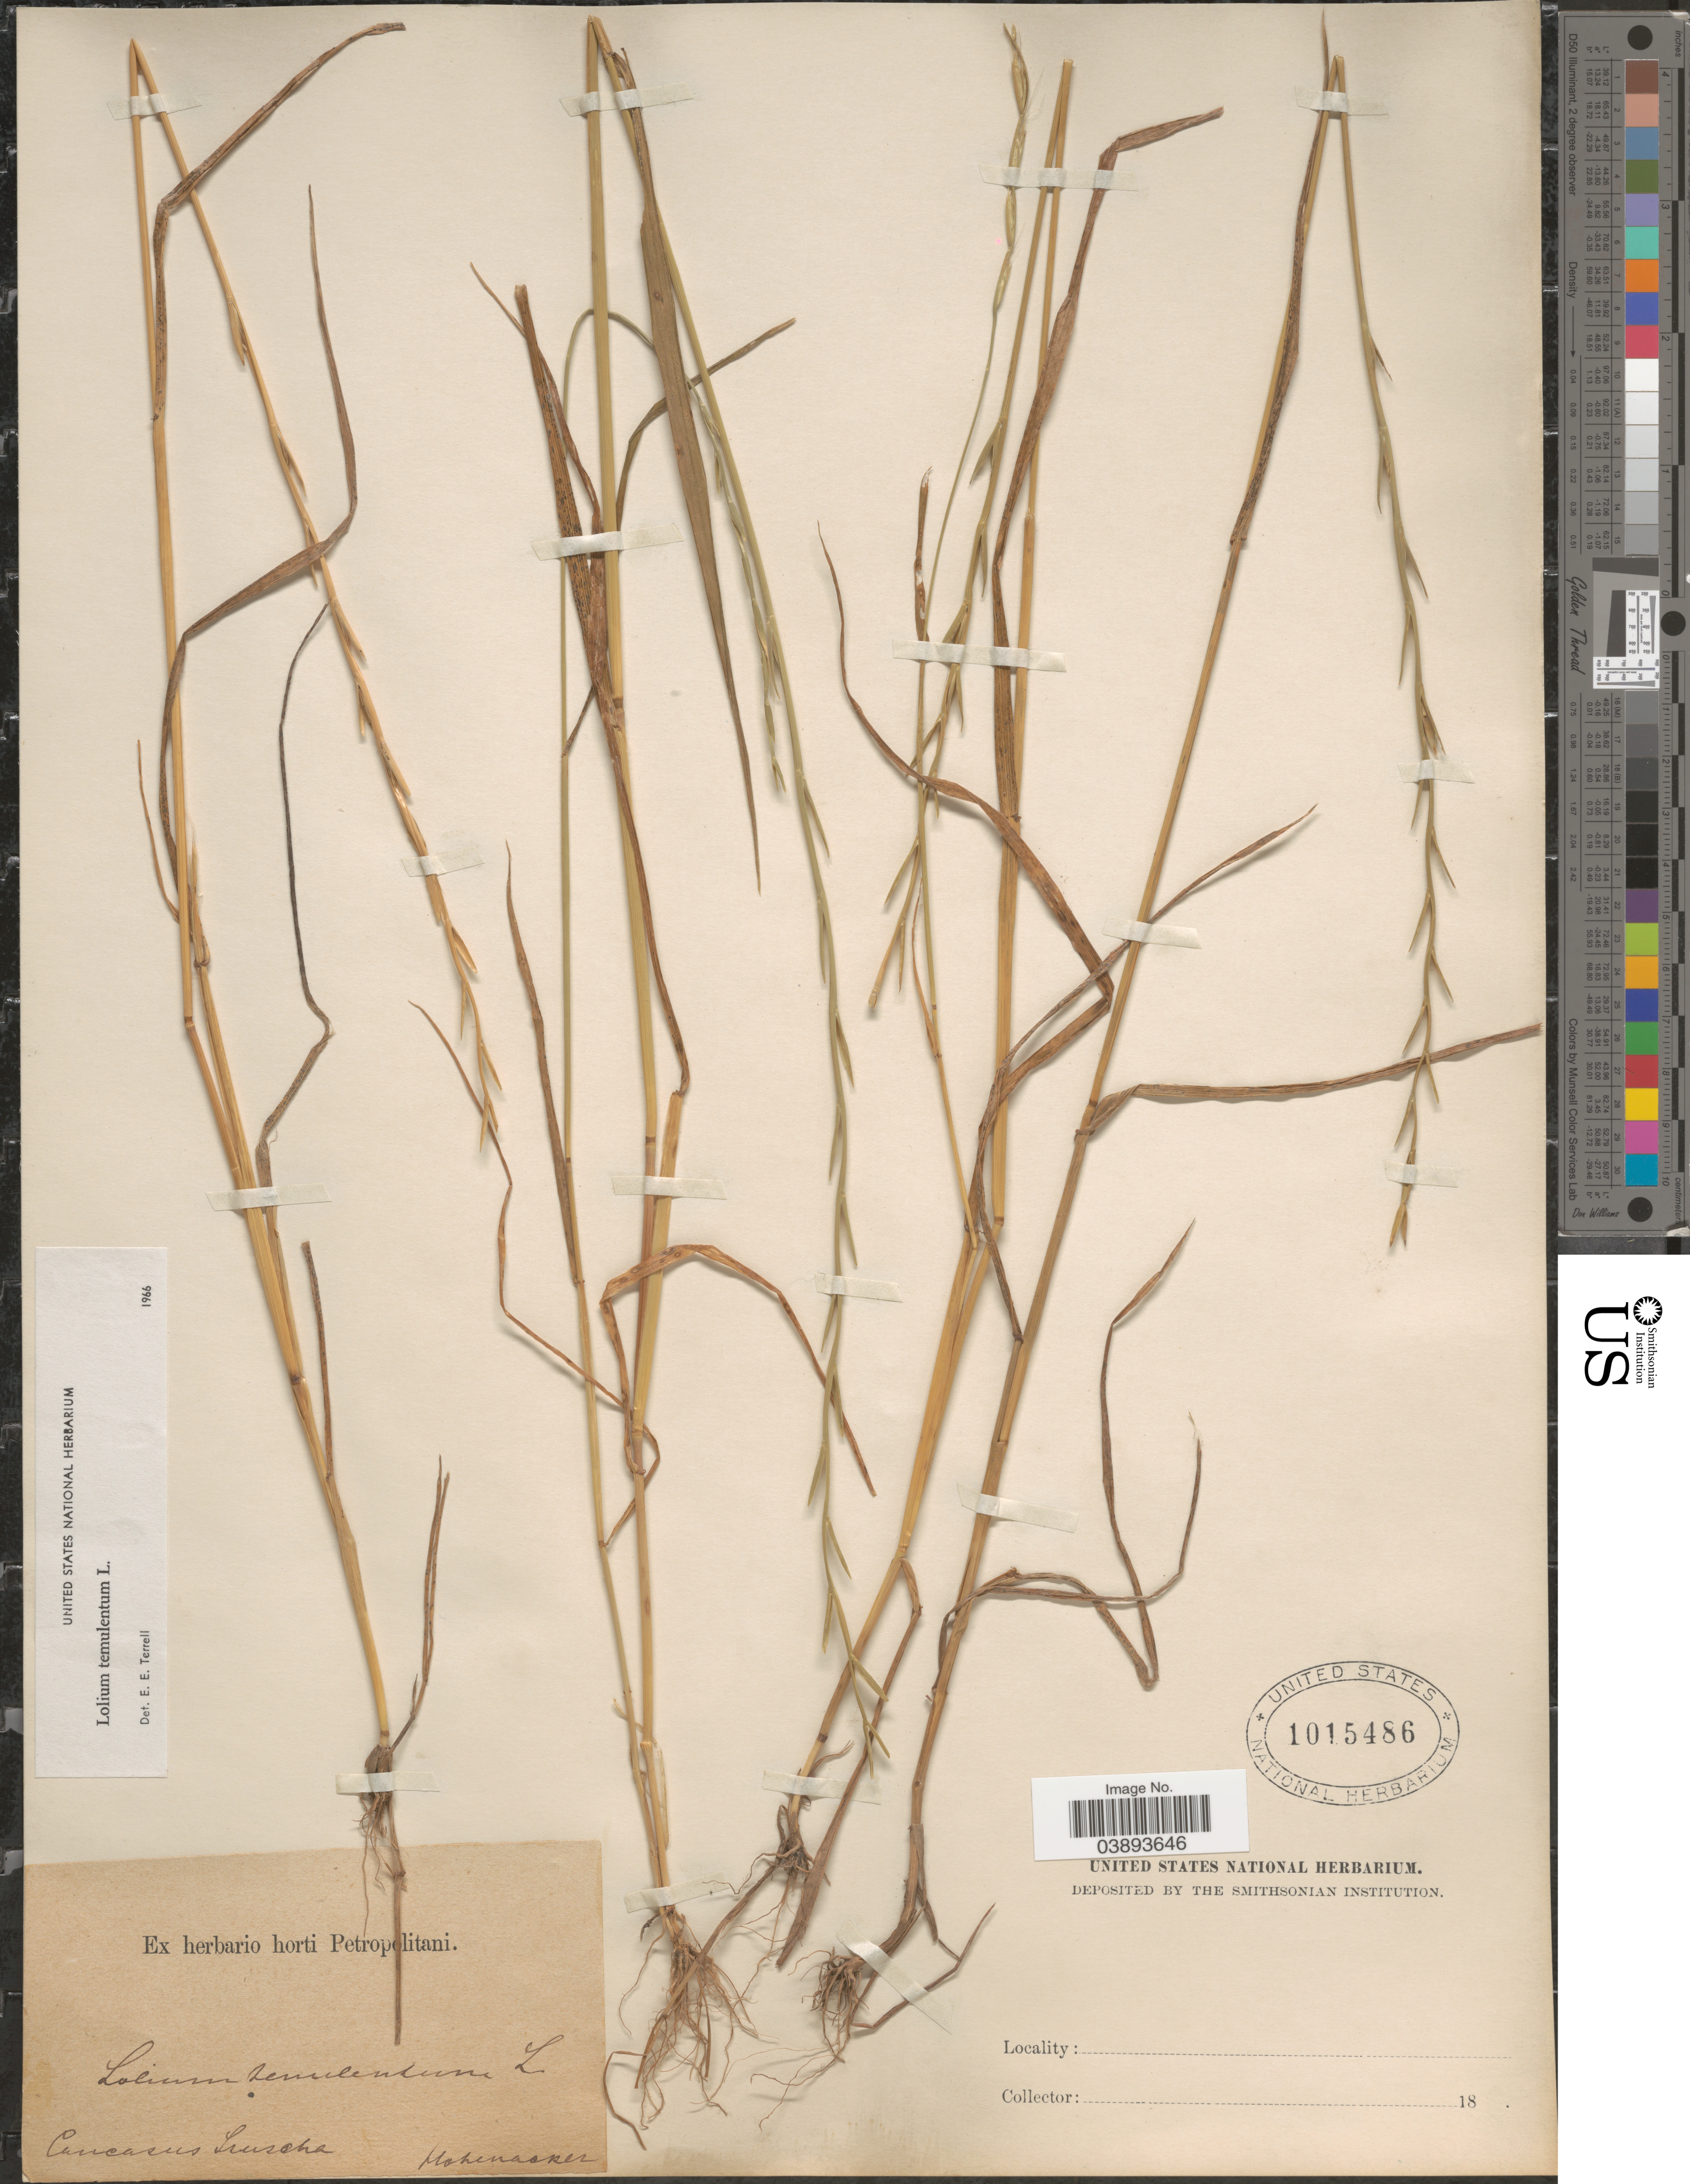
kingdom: Plantae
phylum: Tracheophyta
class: Liliopsida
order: Poales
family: Poaceae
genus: Lolium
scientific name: Lolium temulentum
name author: L.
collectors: Hohenacker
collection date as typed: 18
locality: Caucasus Luscha.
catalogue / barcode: US 1015486